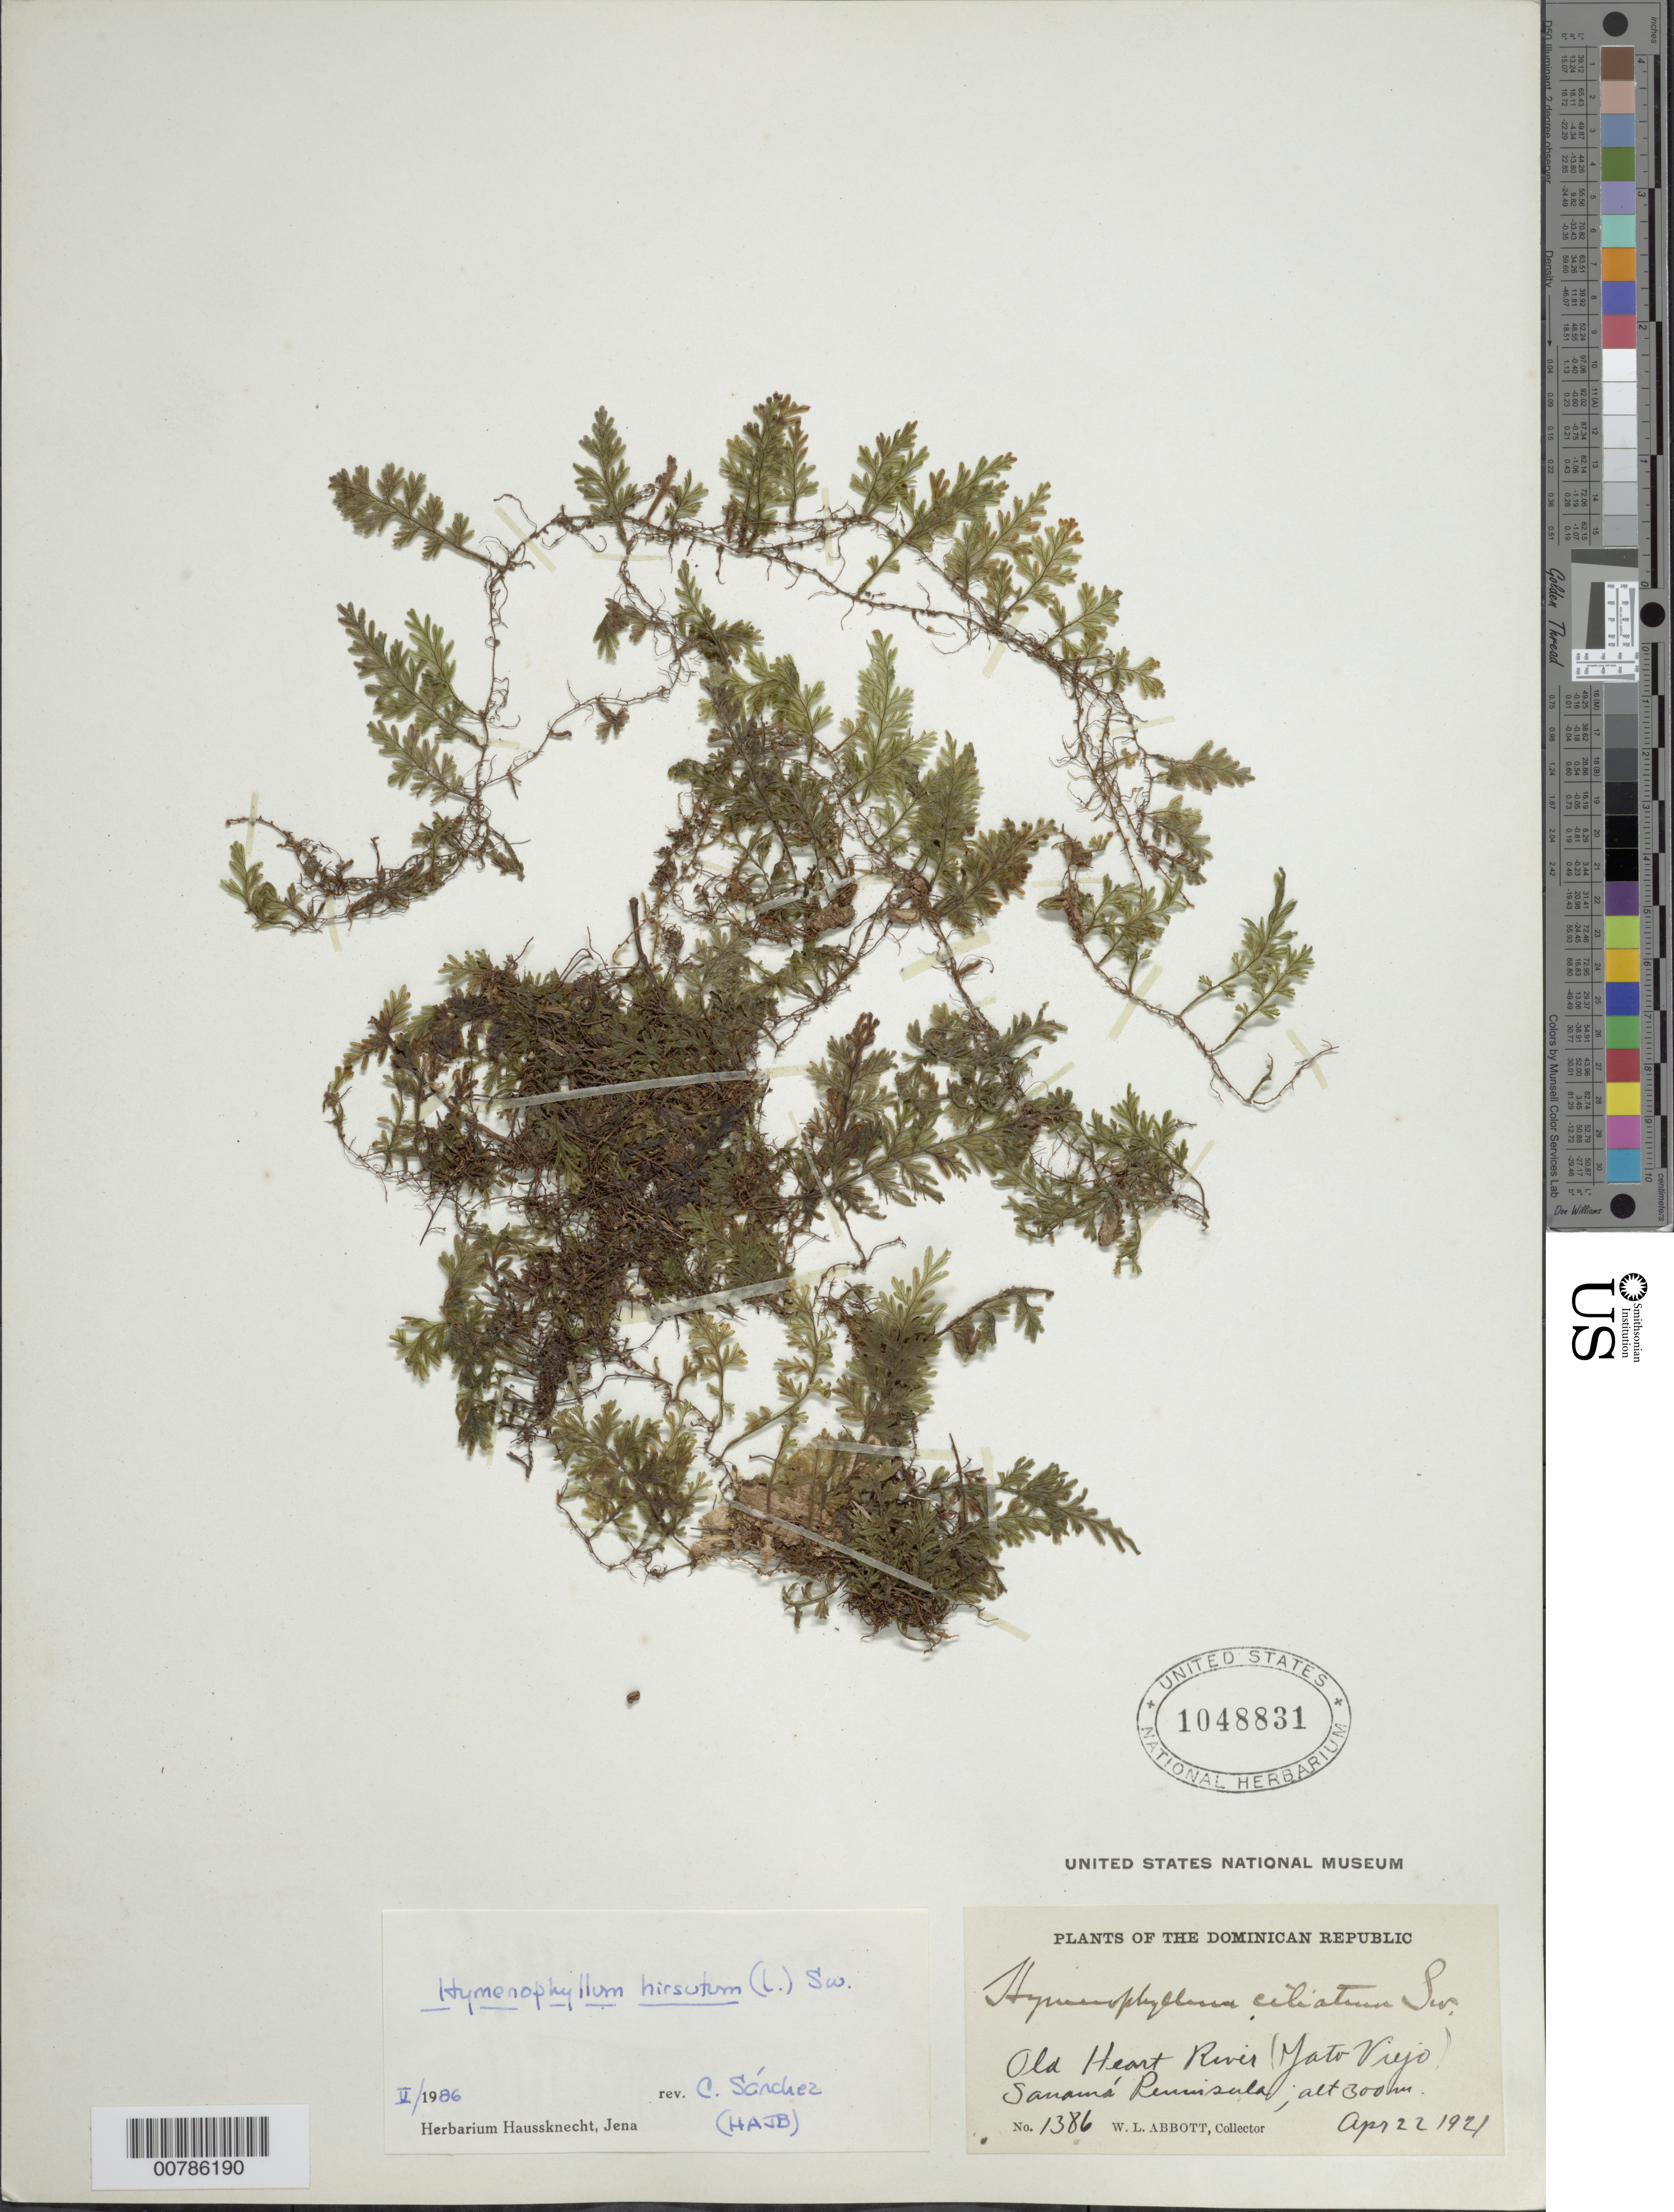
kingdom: Plantae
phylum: Tracheophyta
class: Polypodiopsida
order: Hymenophyllales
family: Hymenophyllaceae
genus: Hymenophyllum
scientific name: Hymenophyllum hirsutum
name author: (L.) Sw.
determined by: Sánchez, C. A.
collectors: W. L. Abbott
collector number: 1386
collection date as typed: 22 Apr 1910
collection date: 1910-04-22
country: Dominican Republic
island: Hispaniola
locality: Old Heart River (Jato Viejo), Samaná Peninsula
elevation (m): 300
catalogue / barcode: US 1048831